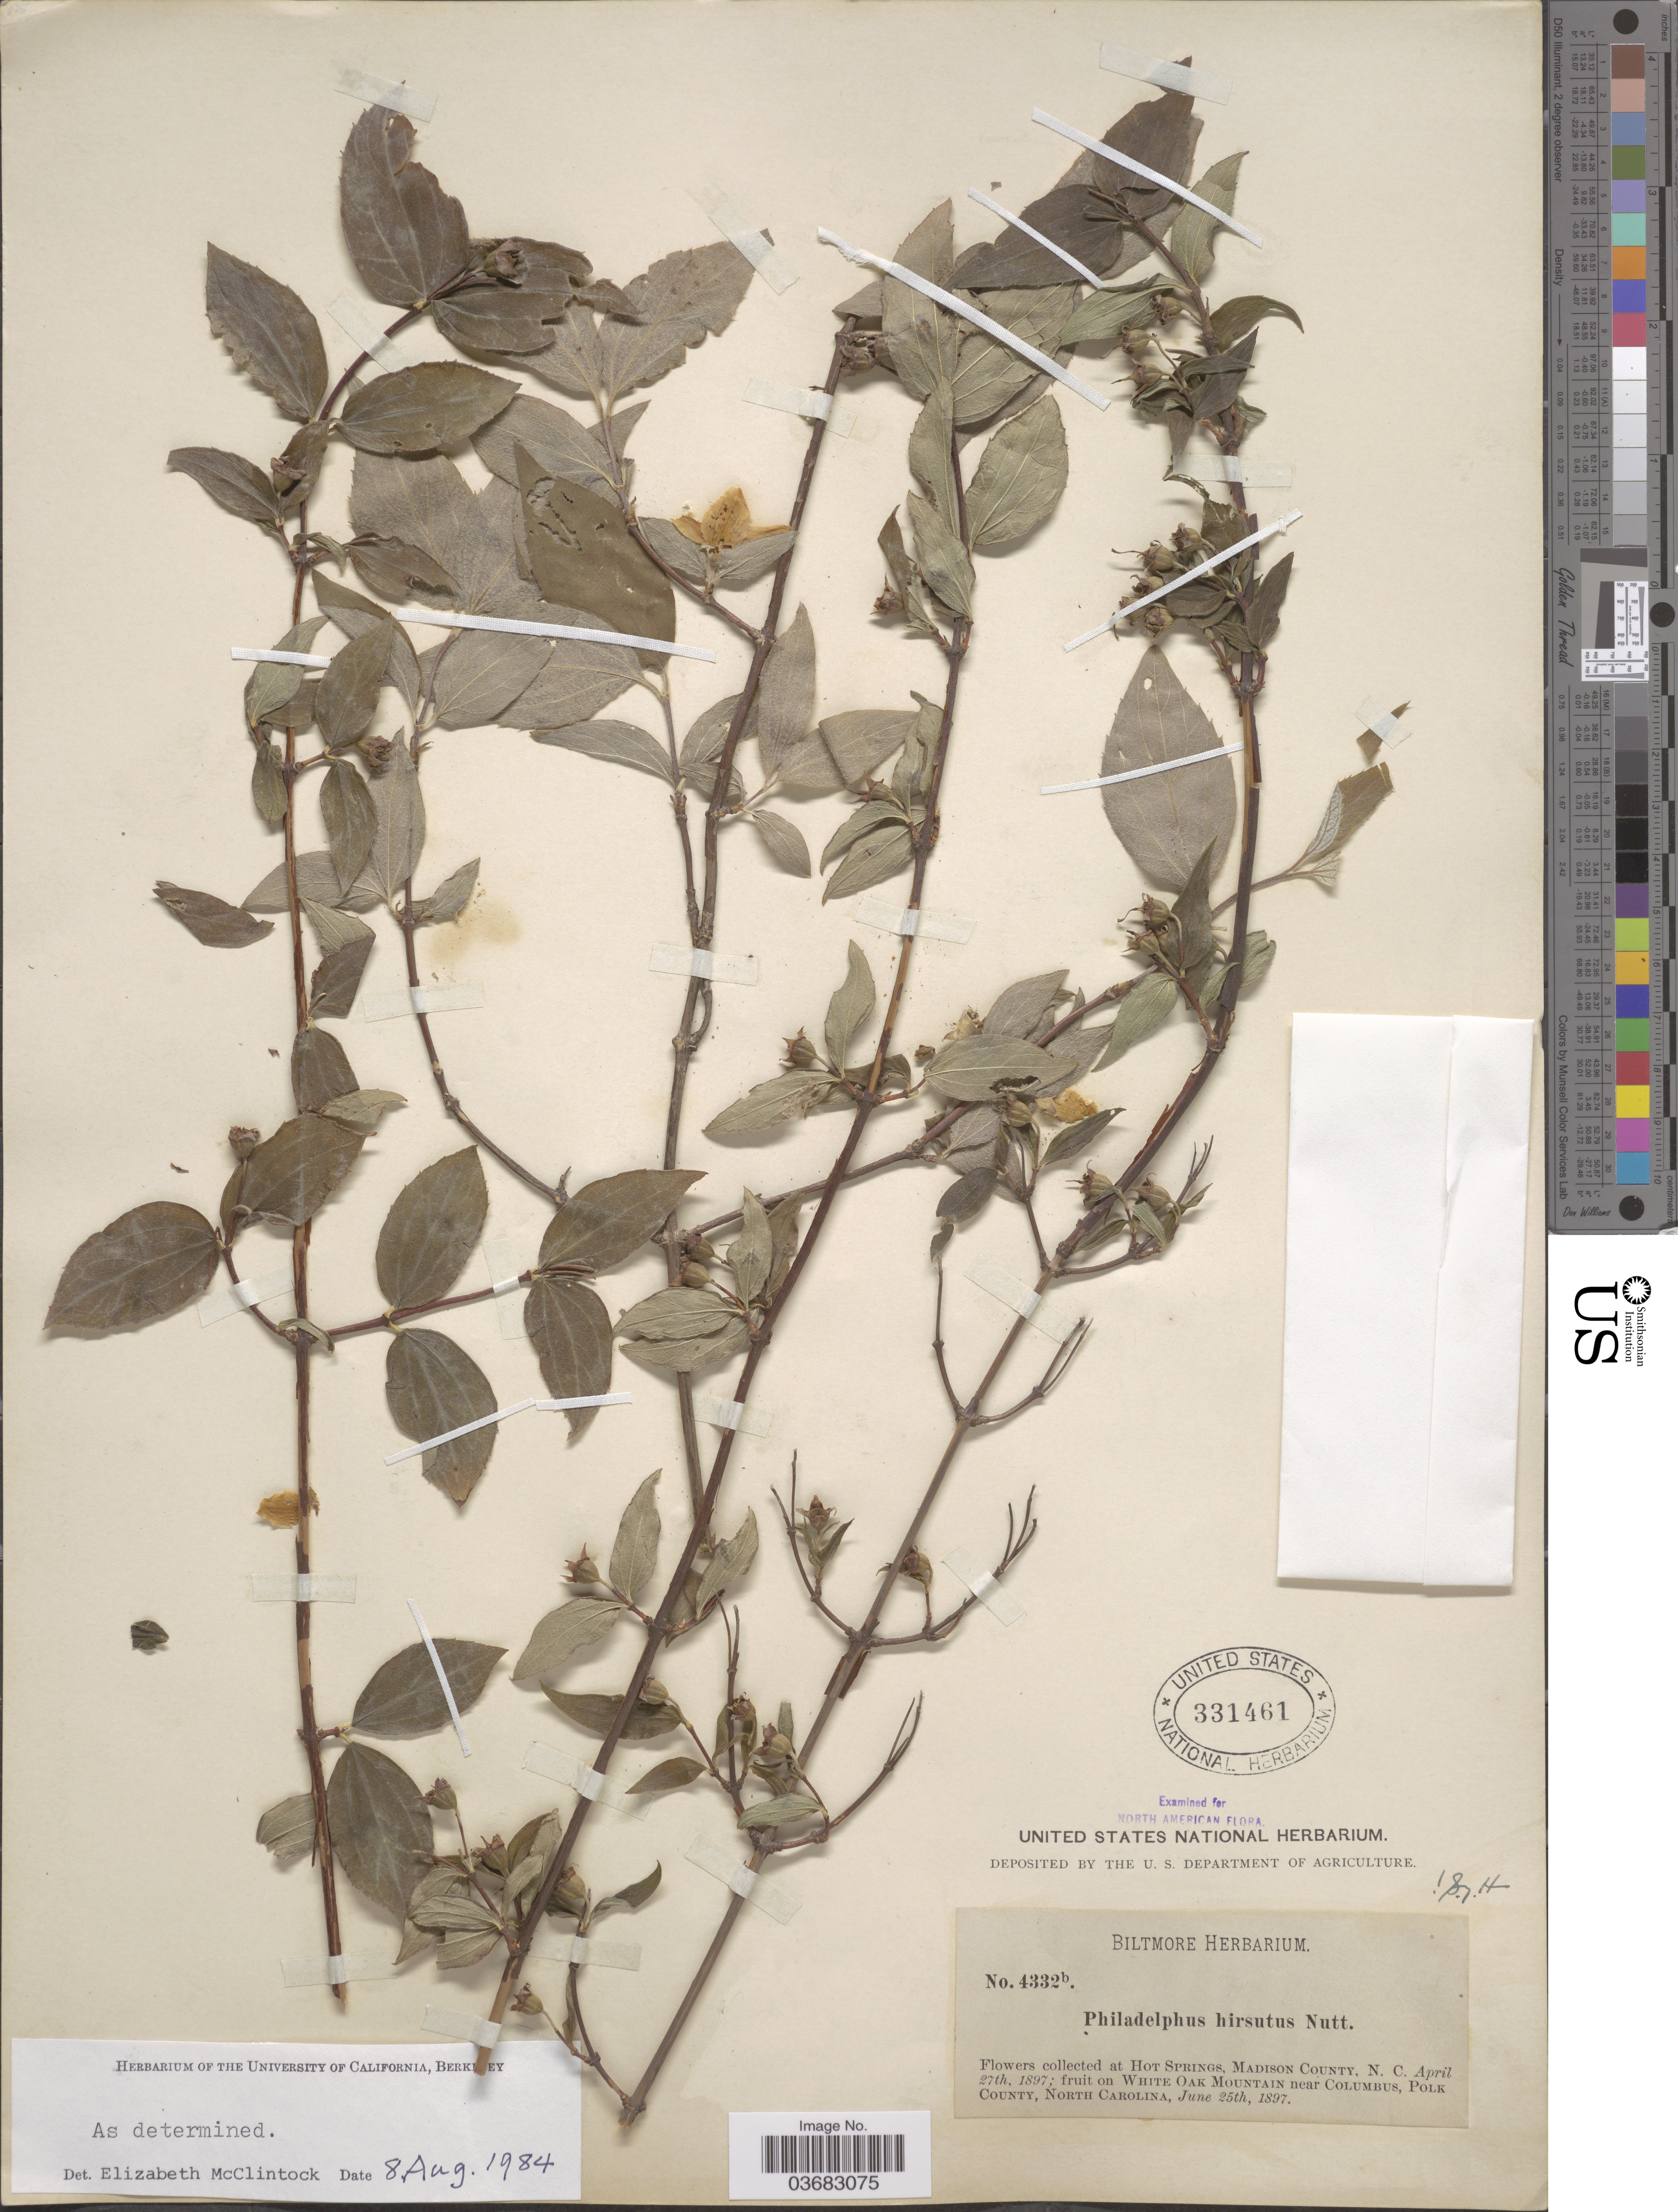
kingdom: Plantae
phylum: Tracheophyta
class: Magnoliopsida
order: Cornales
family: Hydrangeaceae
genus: Philadelphus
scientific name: Philadelphus hirsutus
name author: Nutt.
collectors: ex herb. Biltmore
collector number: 4332b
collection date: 1897-04-27/1897-06-25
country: United States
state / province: North Carolina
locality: Hot Springs, Madison County. On White Oak Mountain near Columbus, Polk County.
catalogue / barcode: US 331461